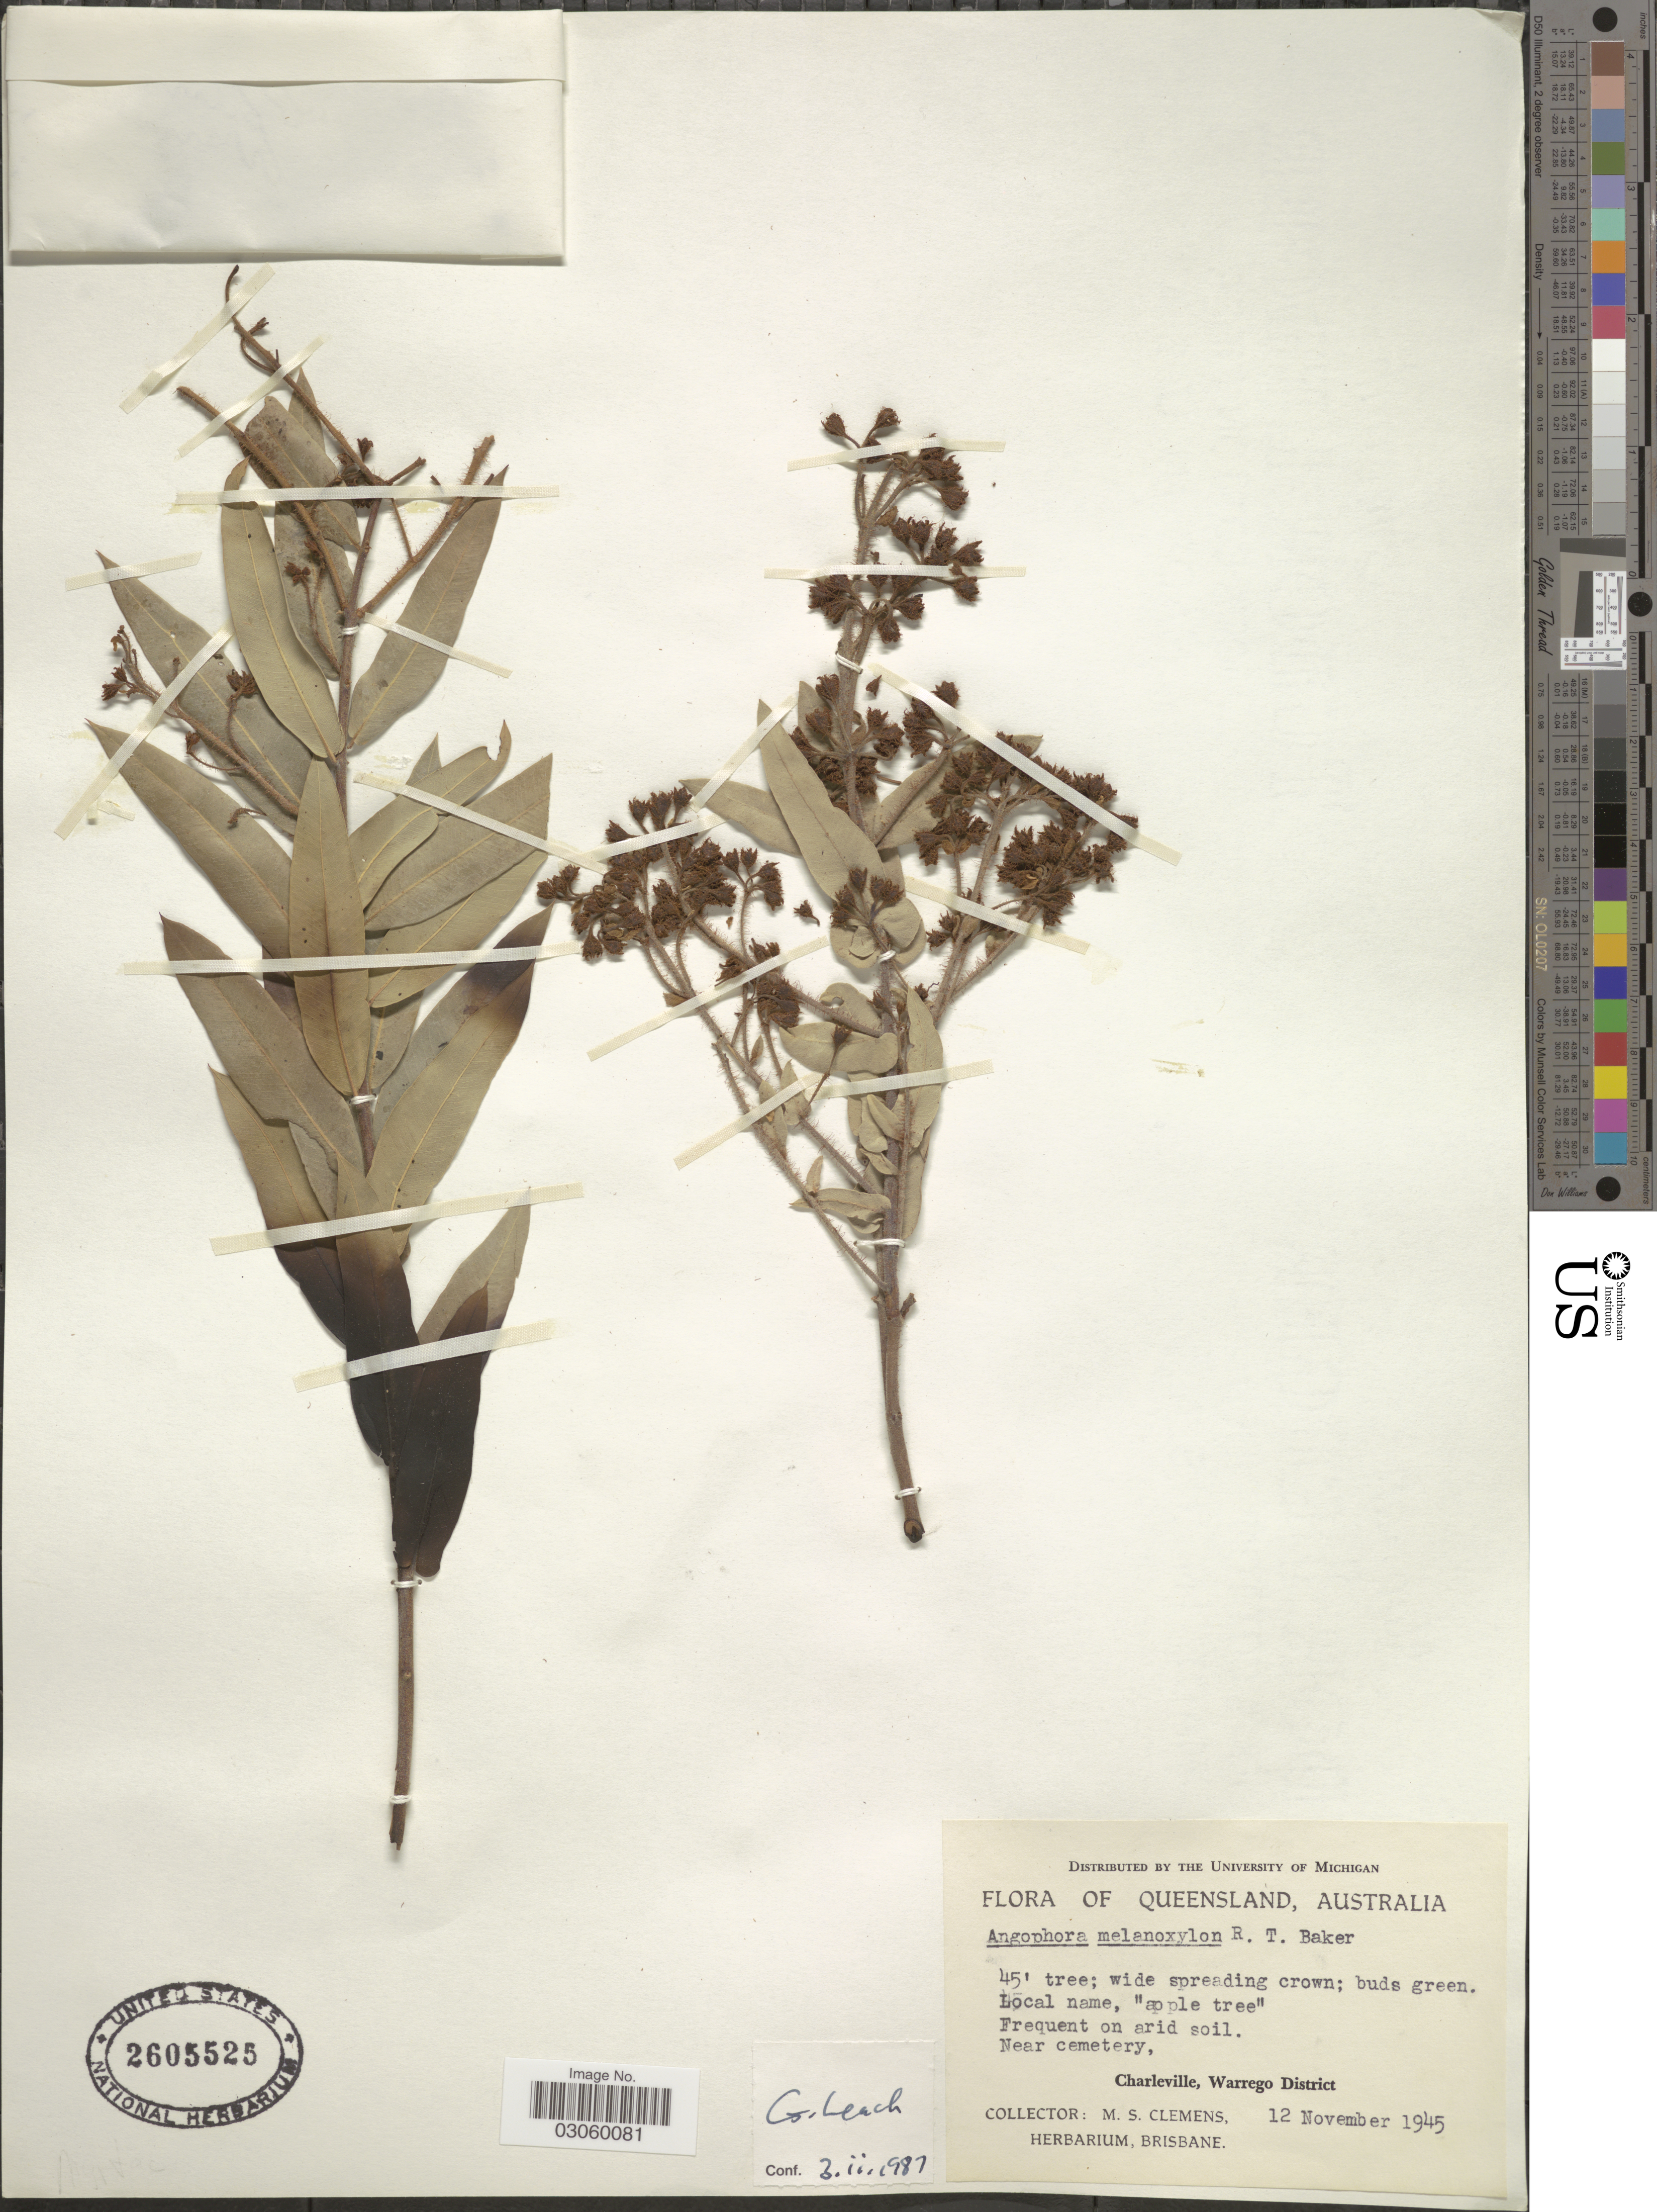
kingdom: Plantae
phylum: Tracheophyta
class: Magnoliopsida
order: Myrtales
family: Myrtaceae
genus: Angophora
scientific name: Angophora melanoxylon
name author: F. Muell. ex R.T. Baker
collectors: M. S. Clemens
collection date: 1945-11-12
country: Australia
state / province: Queensland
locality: Charleville, Warrego District.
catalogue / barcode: US 2605525